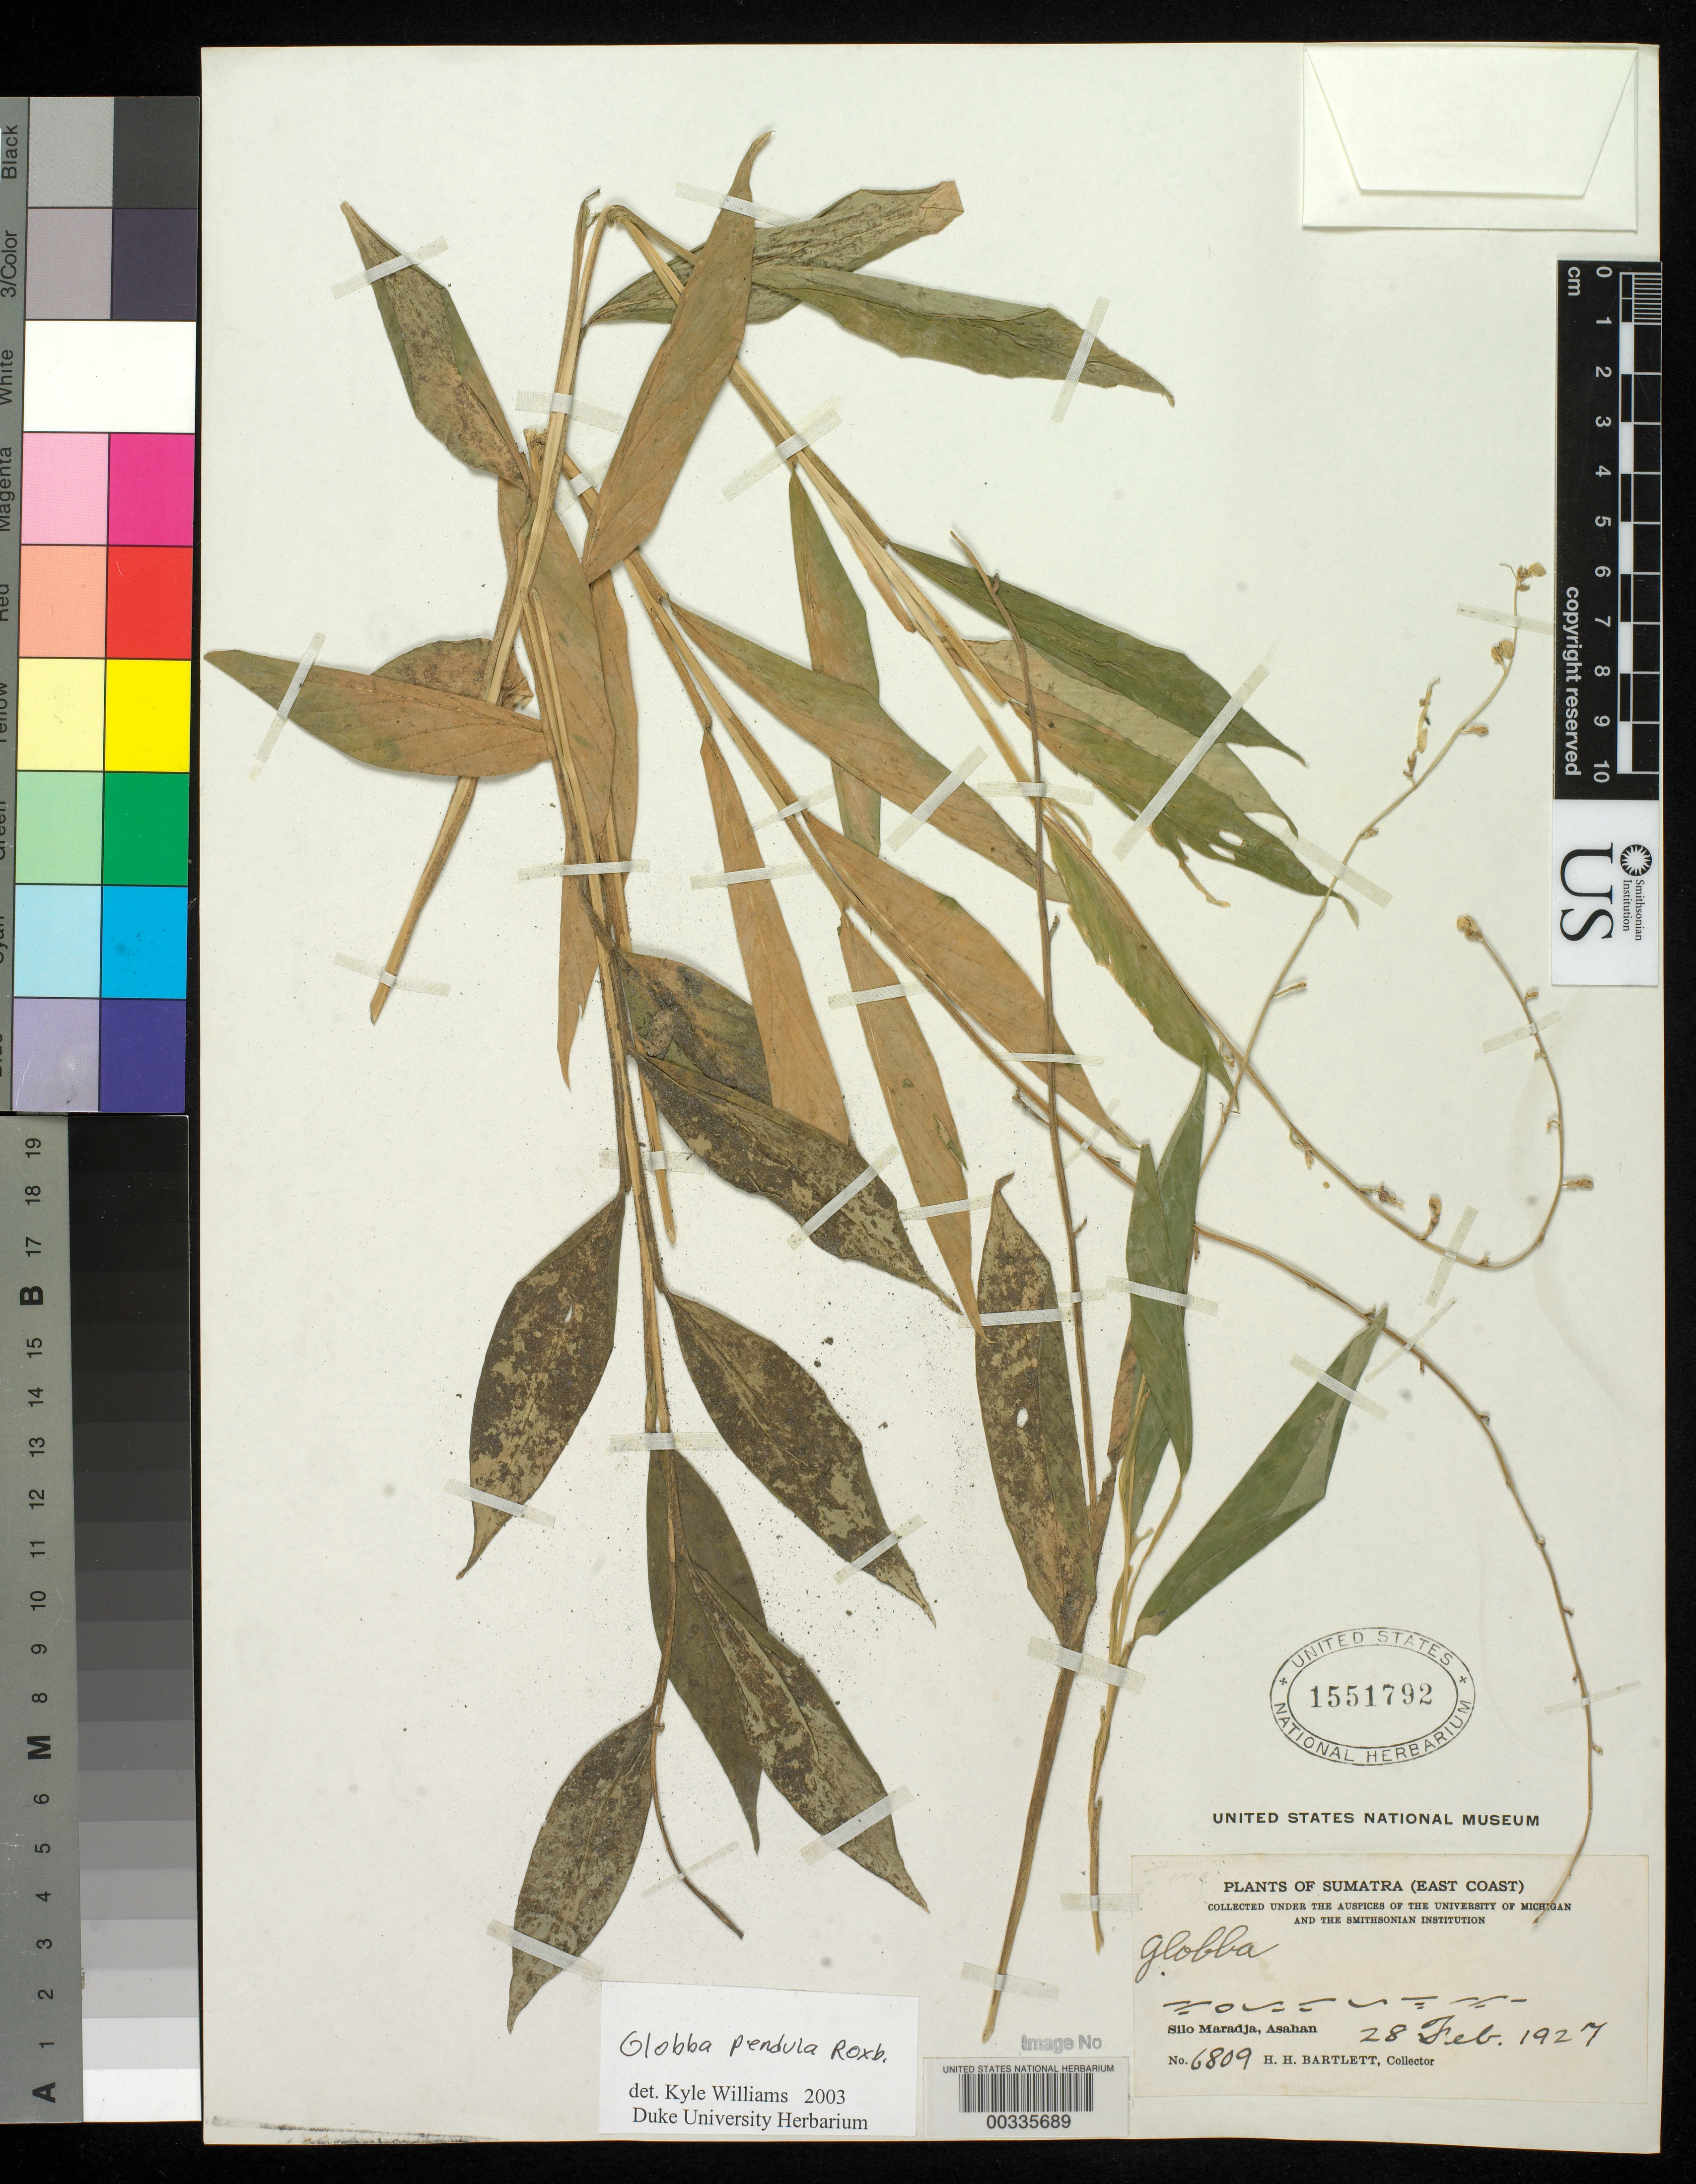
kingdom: Plantae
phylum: Tracheophyta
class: Liliopsida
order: Zingiberales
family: Zingiberaceae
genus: Globba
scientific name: Globba pendula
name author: Roxb.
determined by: Williams, K. J.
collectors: H. H. Bartlett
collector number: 6809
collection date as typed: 28 Feb 1927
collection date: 1927-02-28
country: Indonesia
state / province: Sumatra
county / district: Sumatera Utara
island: Sumatra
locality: Silo Maradja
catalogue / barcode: US 1551792